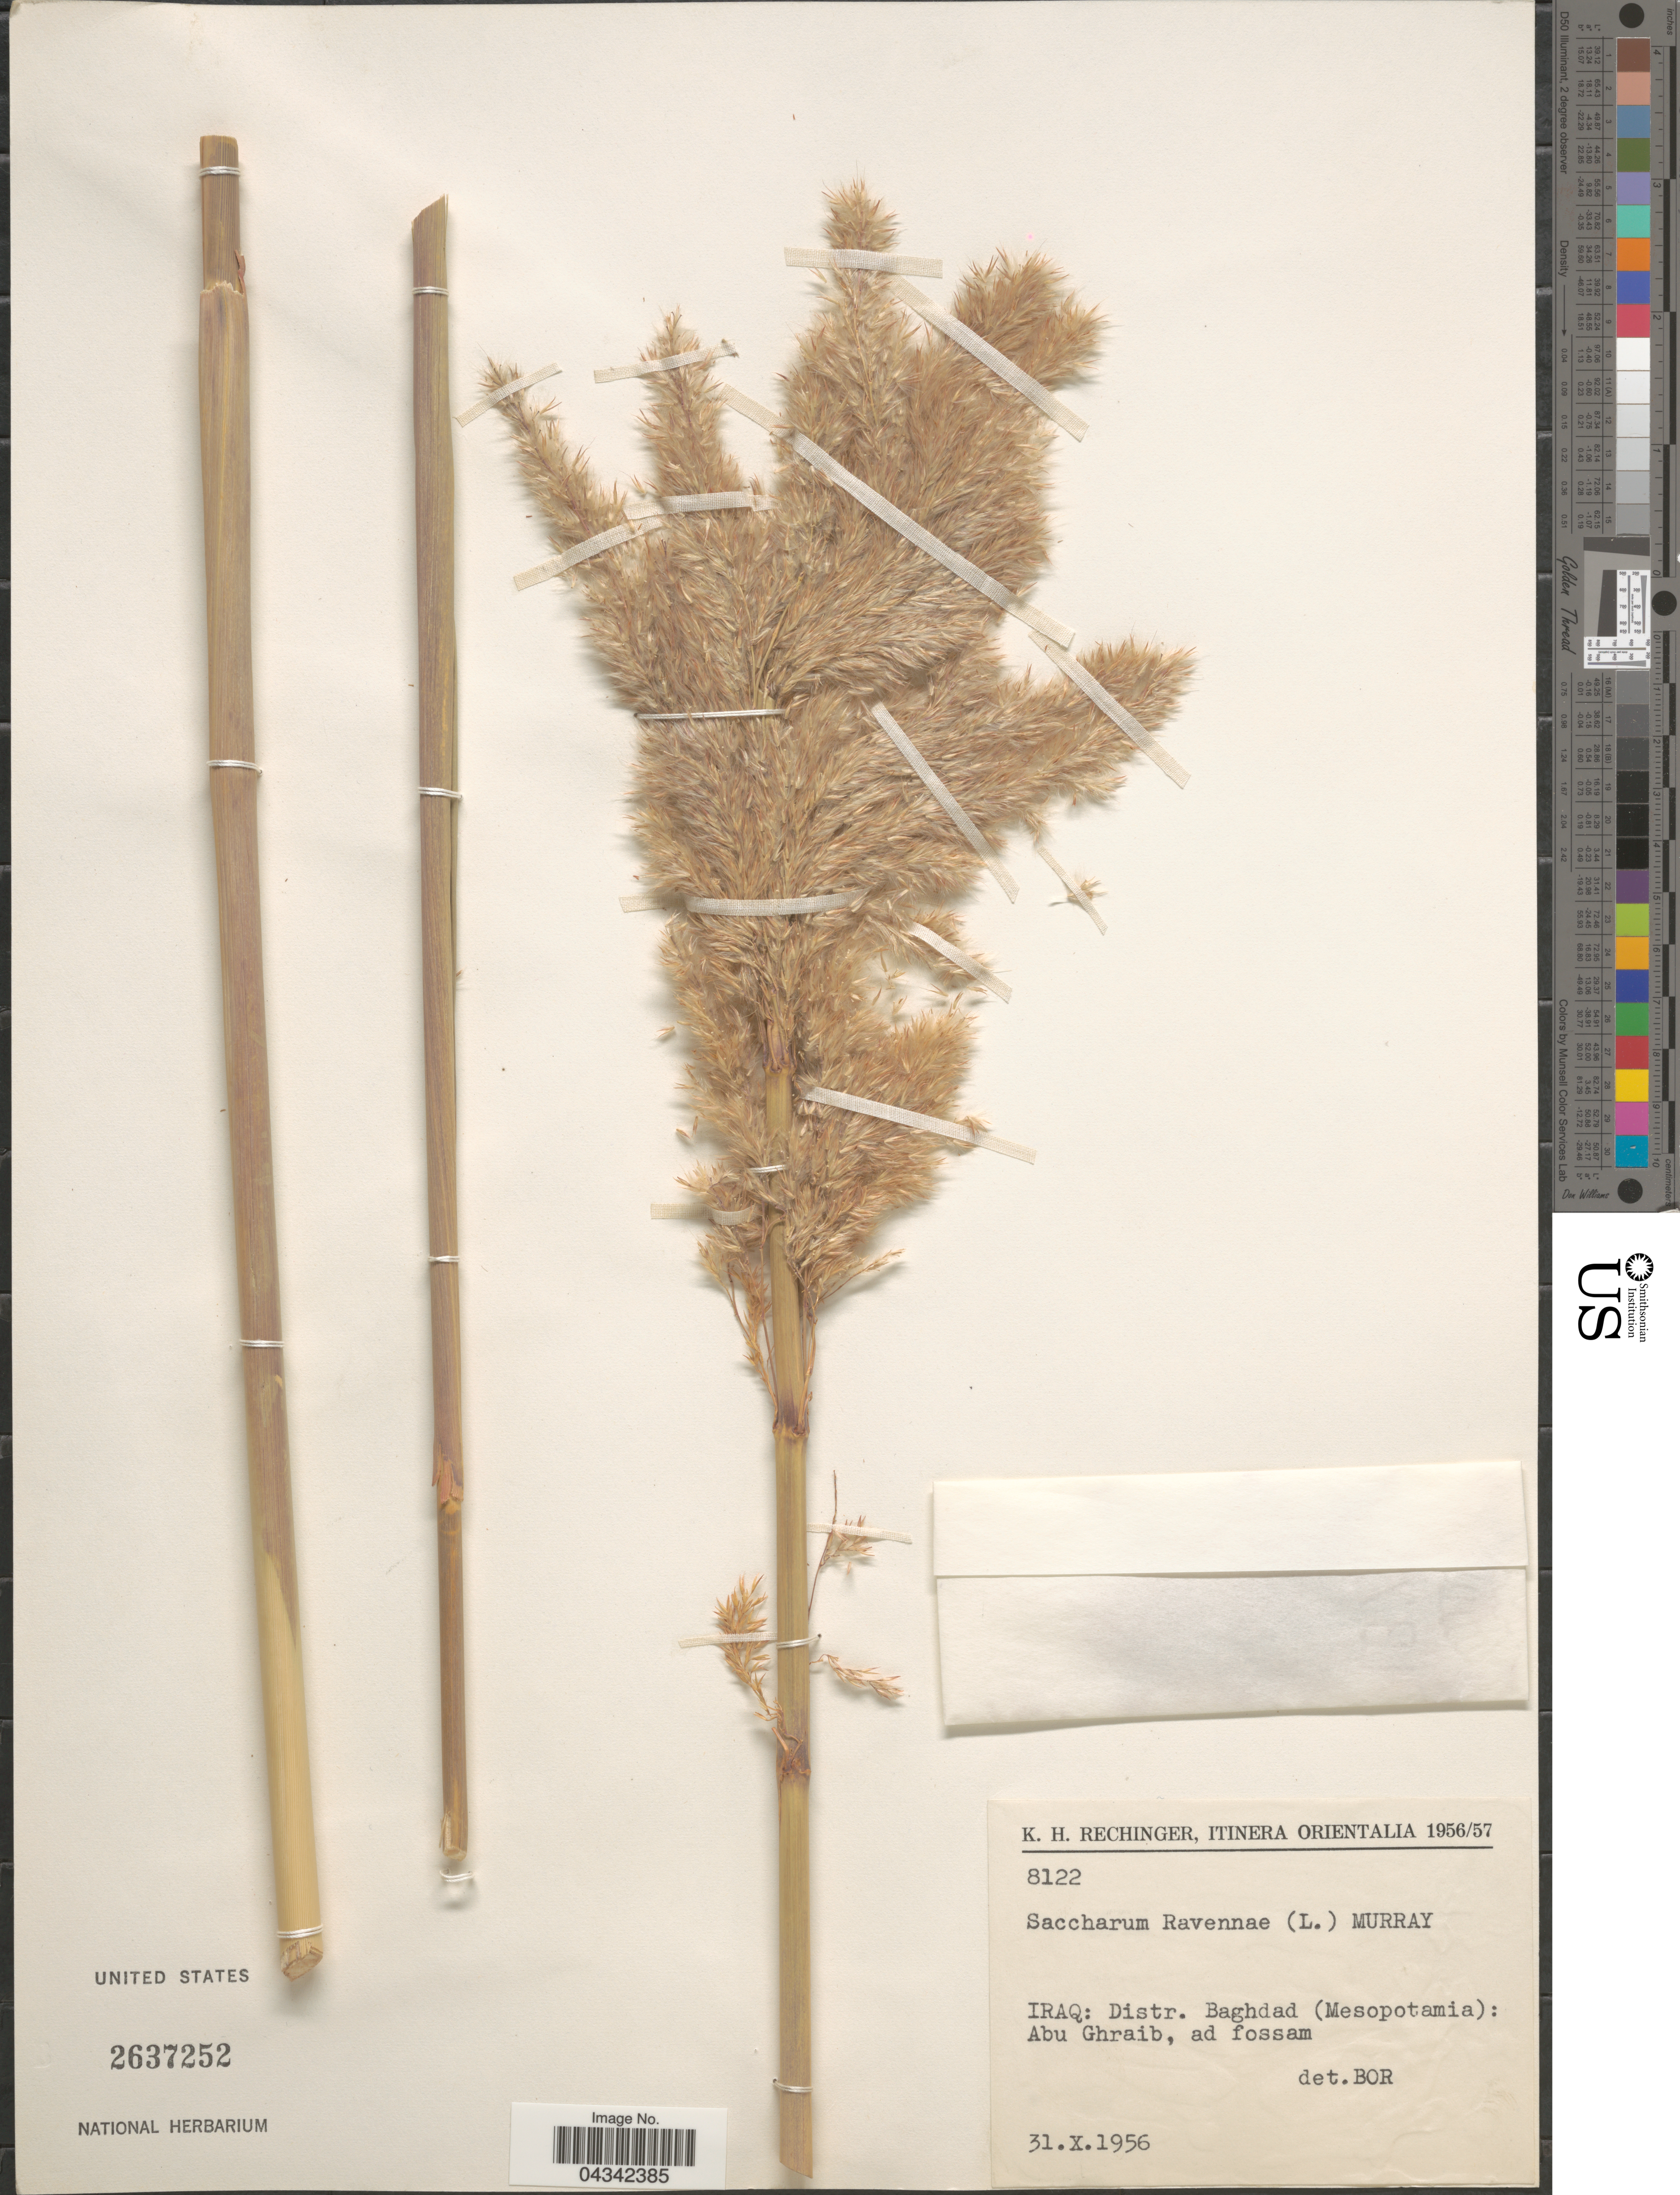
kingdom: Plantae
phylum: Tracheophyta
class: Liliopsida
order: Poales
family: Poaceae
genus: Tripidium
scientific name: Tripidium ravennae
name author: (L.) H. Scholz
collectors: K. H. Rechinger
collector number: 8122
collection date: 1956-10-31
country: Iraq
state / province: Baghdad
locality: Itinera Orientalia 1956/57. Distr. Baghdad (Mesopotamia): Abu Ghraib, ad fossam.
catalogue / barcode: US 2637252